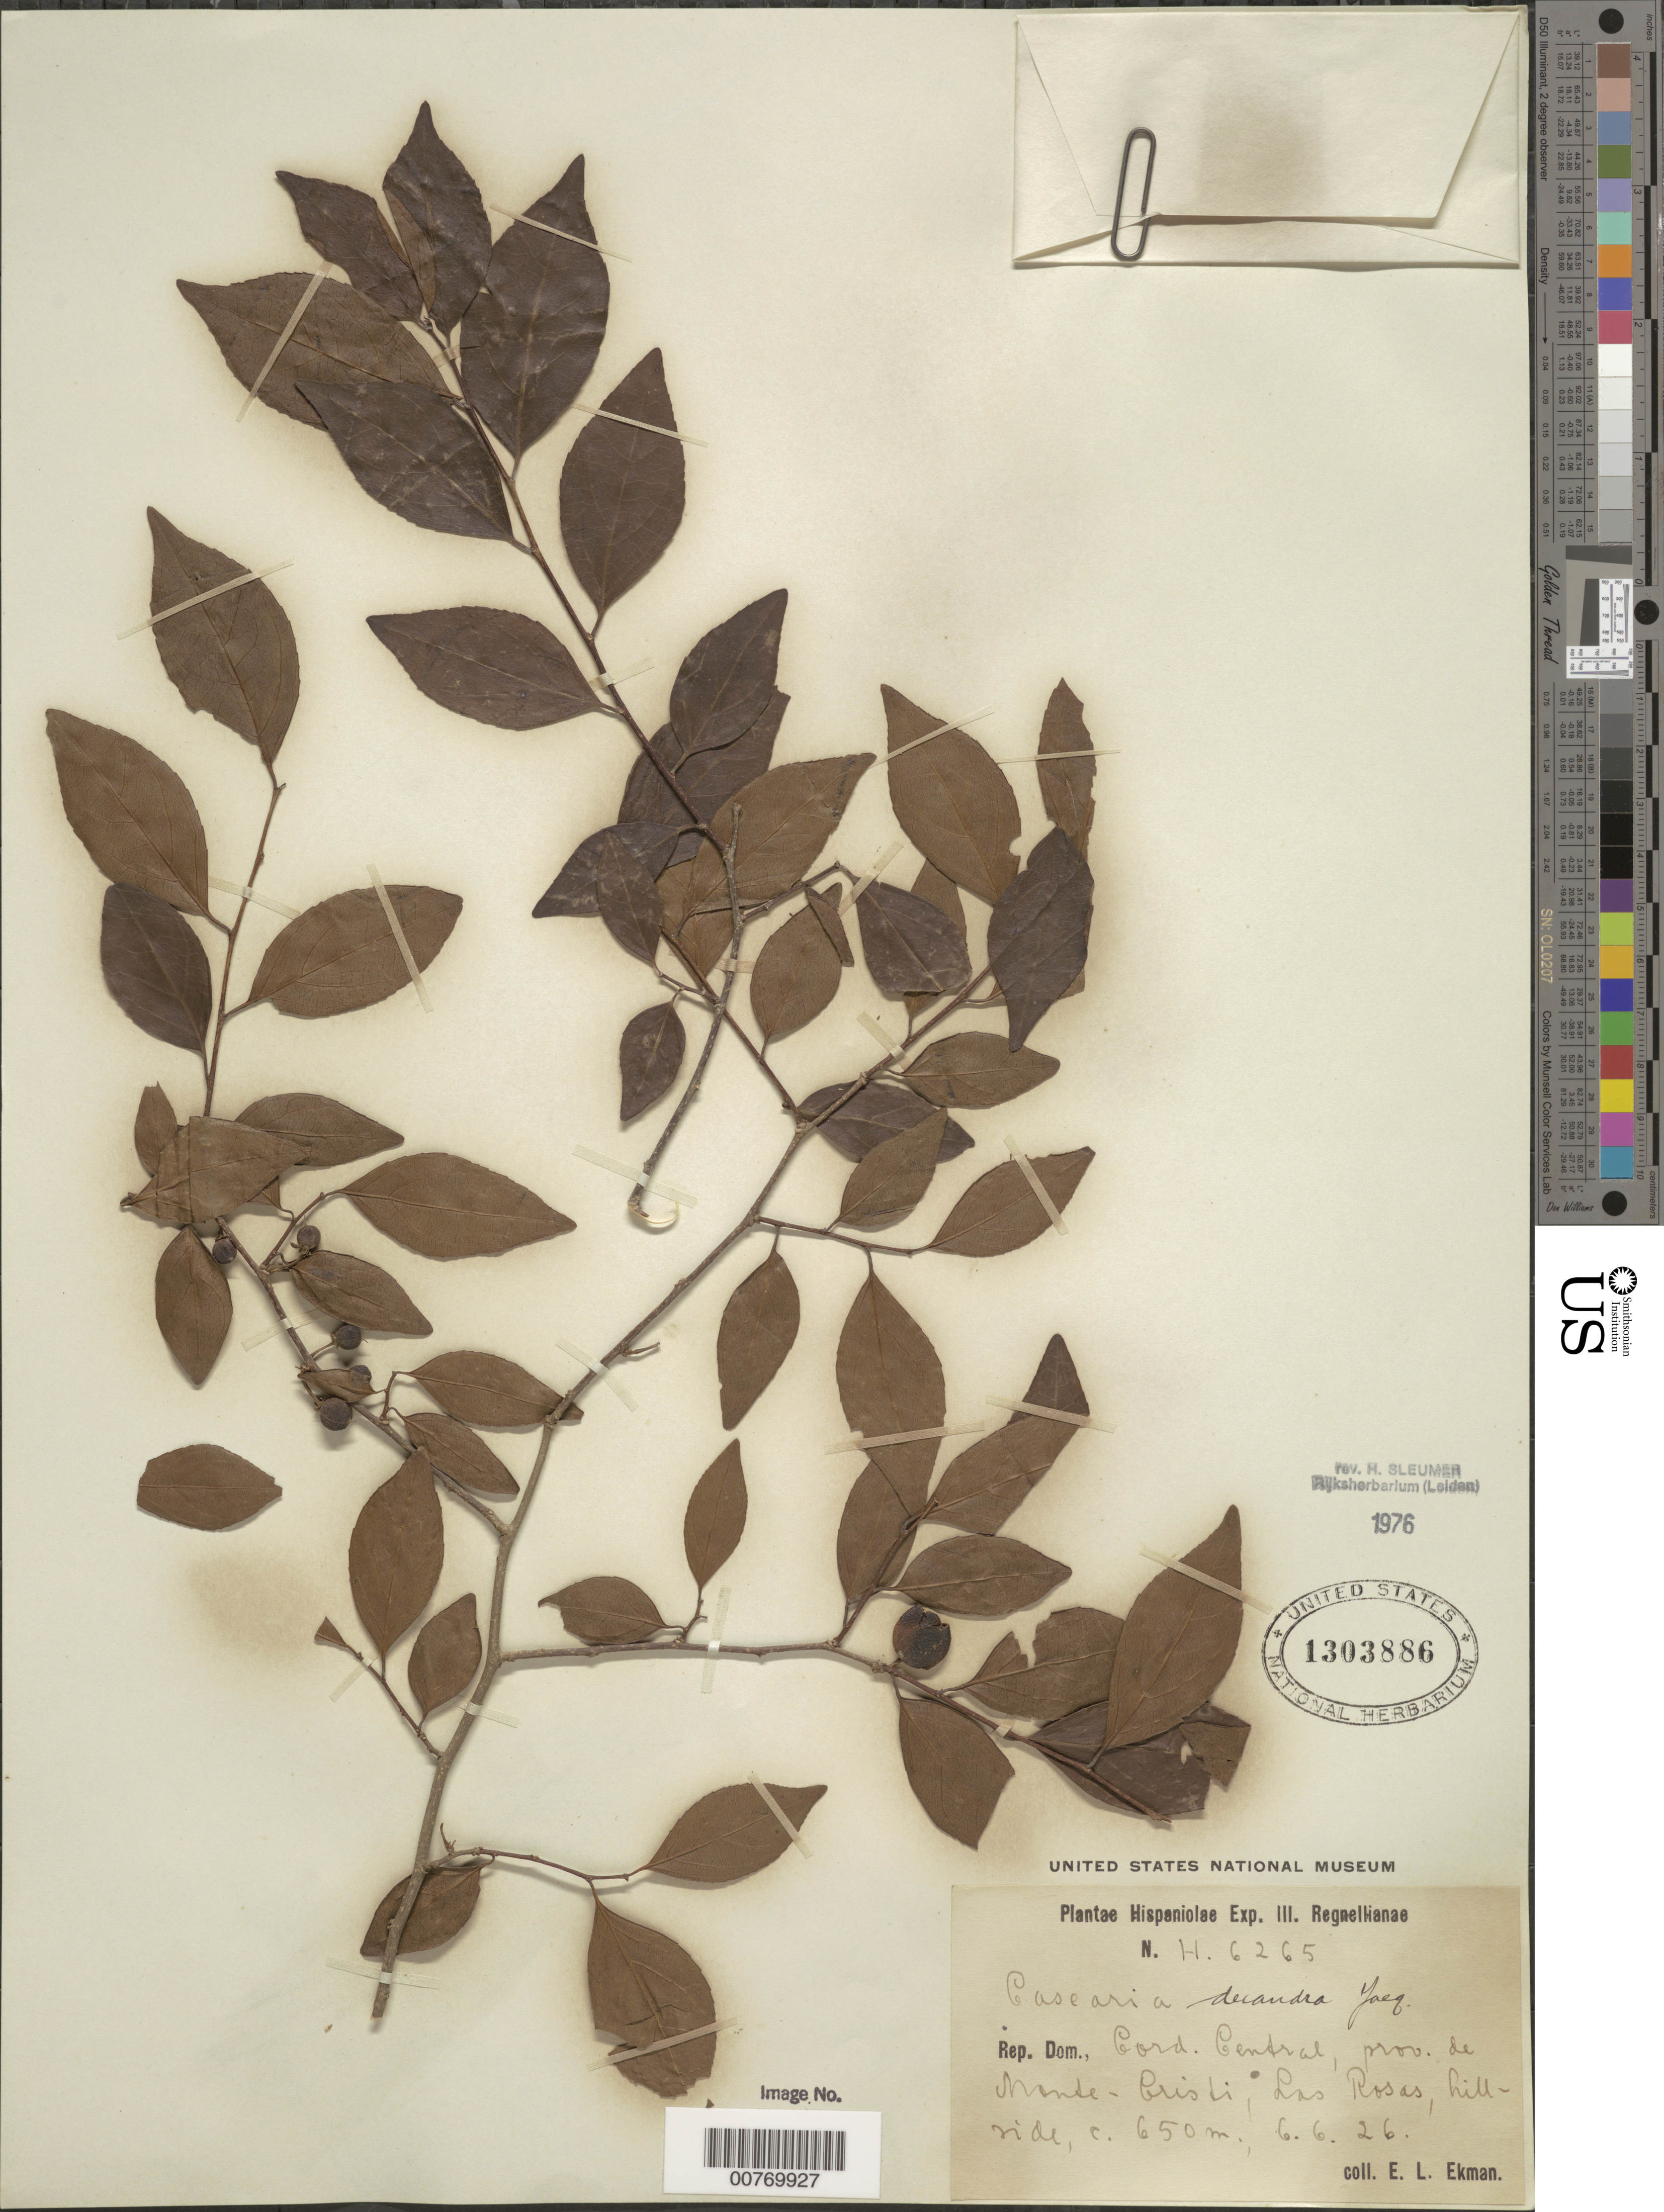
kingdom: Plantae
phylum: Tracheophyta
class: Magnoliopsida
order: Malpighiales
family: Salicaceae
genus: Casearia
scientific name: Casearia decandra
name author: Jacq.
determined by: Sleumer, H. O.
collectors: E. L. Ekman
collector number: H 6265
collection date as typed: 06 Jun 1926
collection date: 1926-06-06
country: Dominican Republic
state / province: Monte Cristi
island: Hispaniola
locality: Cordillera Central, Las Rosas.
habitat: Hillside.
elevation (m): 650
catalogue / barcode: US 1303886